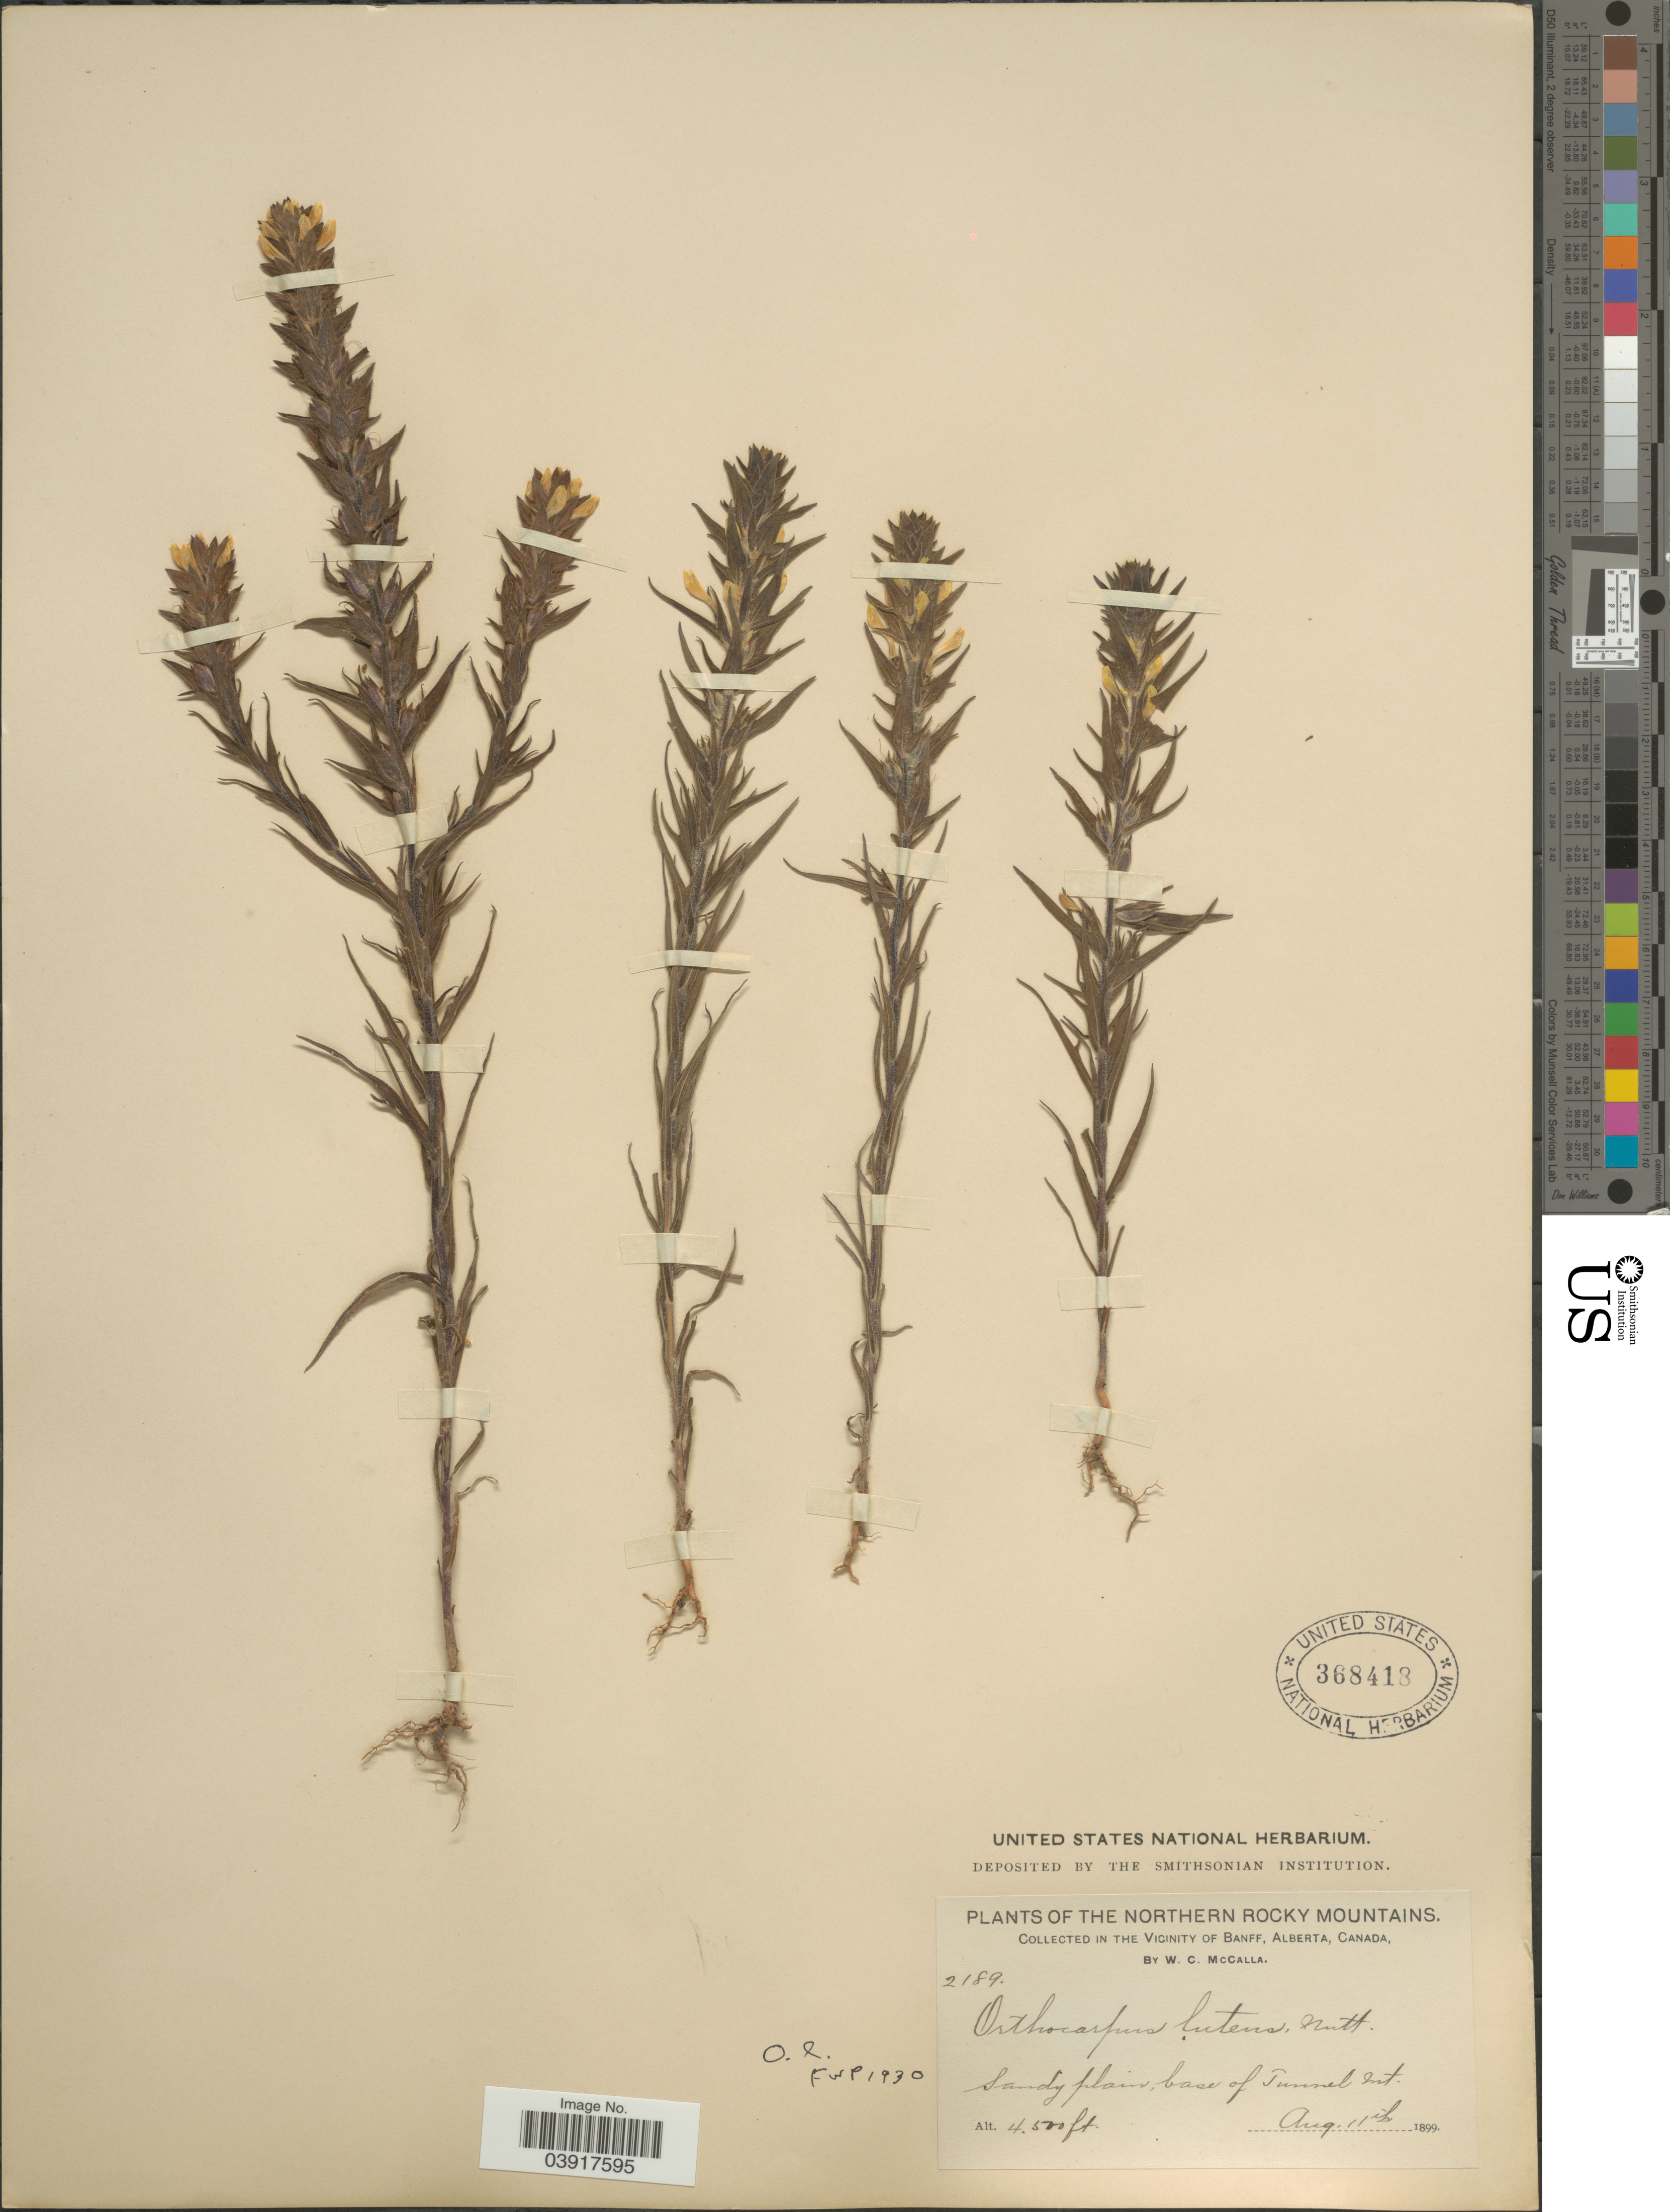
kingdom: Plantae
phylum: Tracheophyta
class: Magnoliopsida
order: Lamiales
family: Orobanchaceae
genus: Orthocarpus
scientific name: Orthocarpus luteus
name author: Nutt.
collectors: W. McCalla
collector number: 2189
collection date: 1899-08-11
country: Canada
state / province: Alberta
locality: The Northern Rocky Mountains. In the vicinity of Banff. Sandy plain, base of Tunnel Mt.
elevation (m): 1372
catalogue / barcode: US 368418